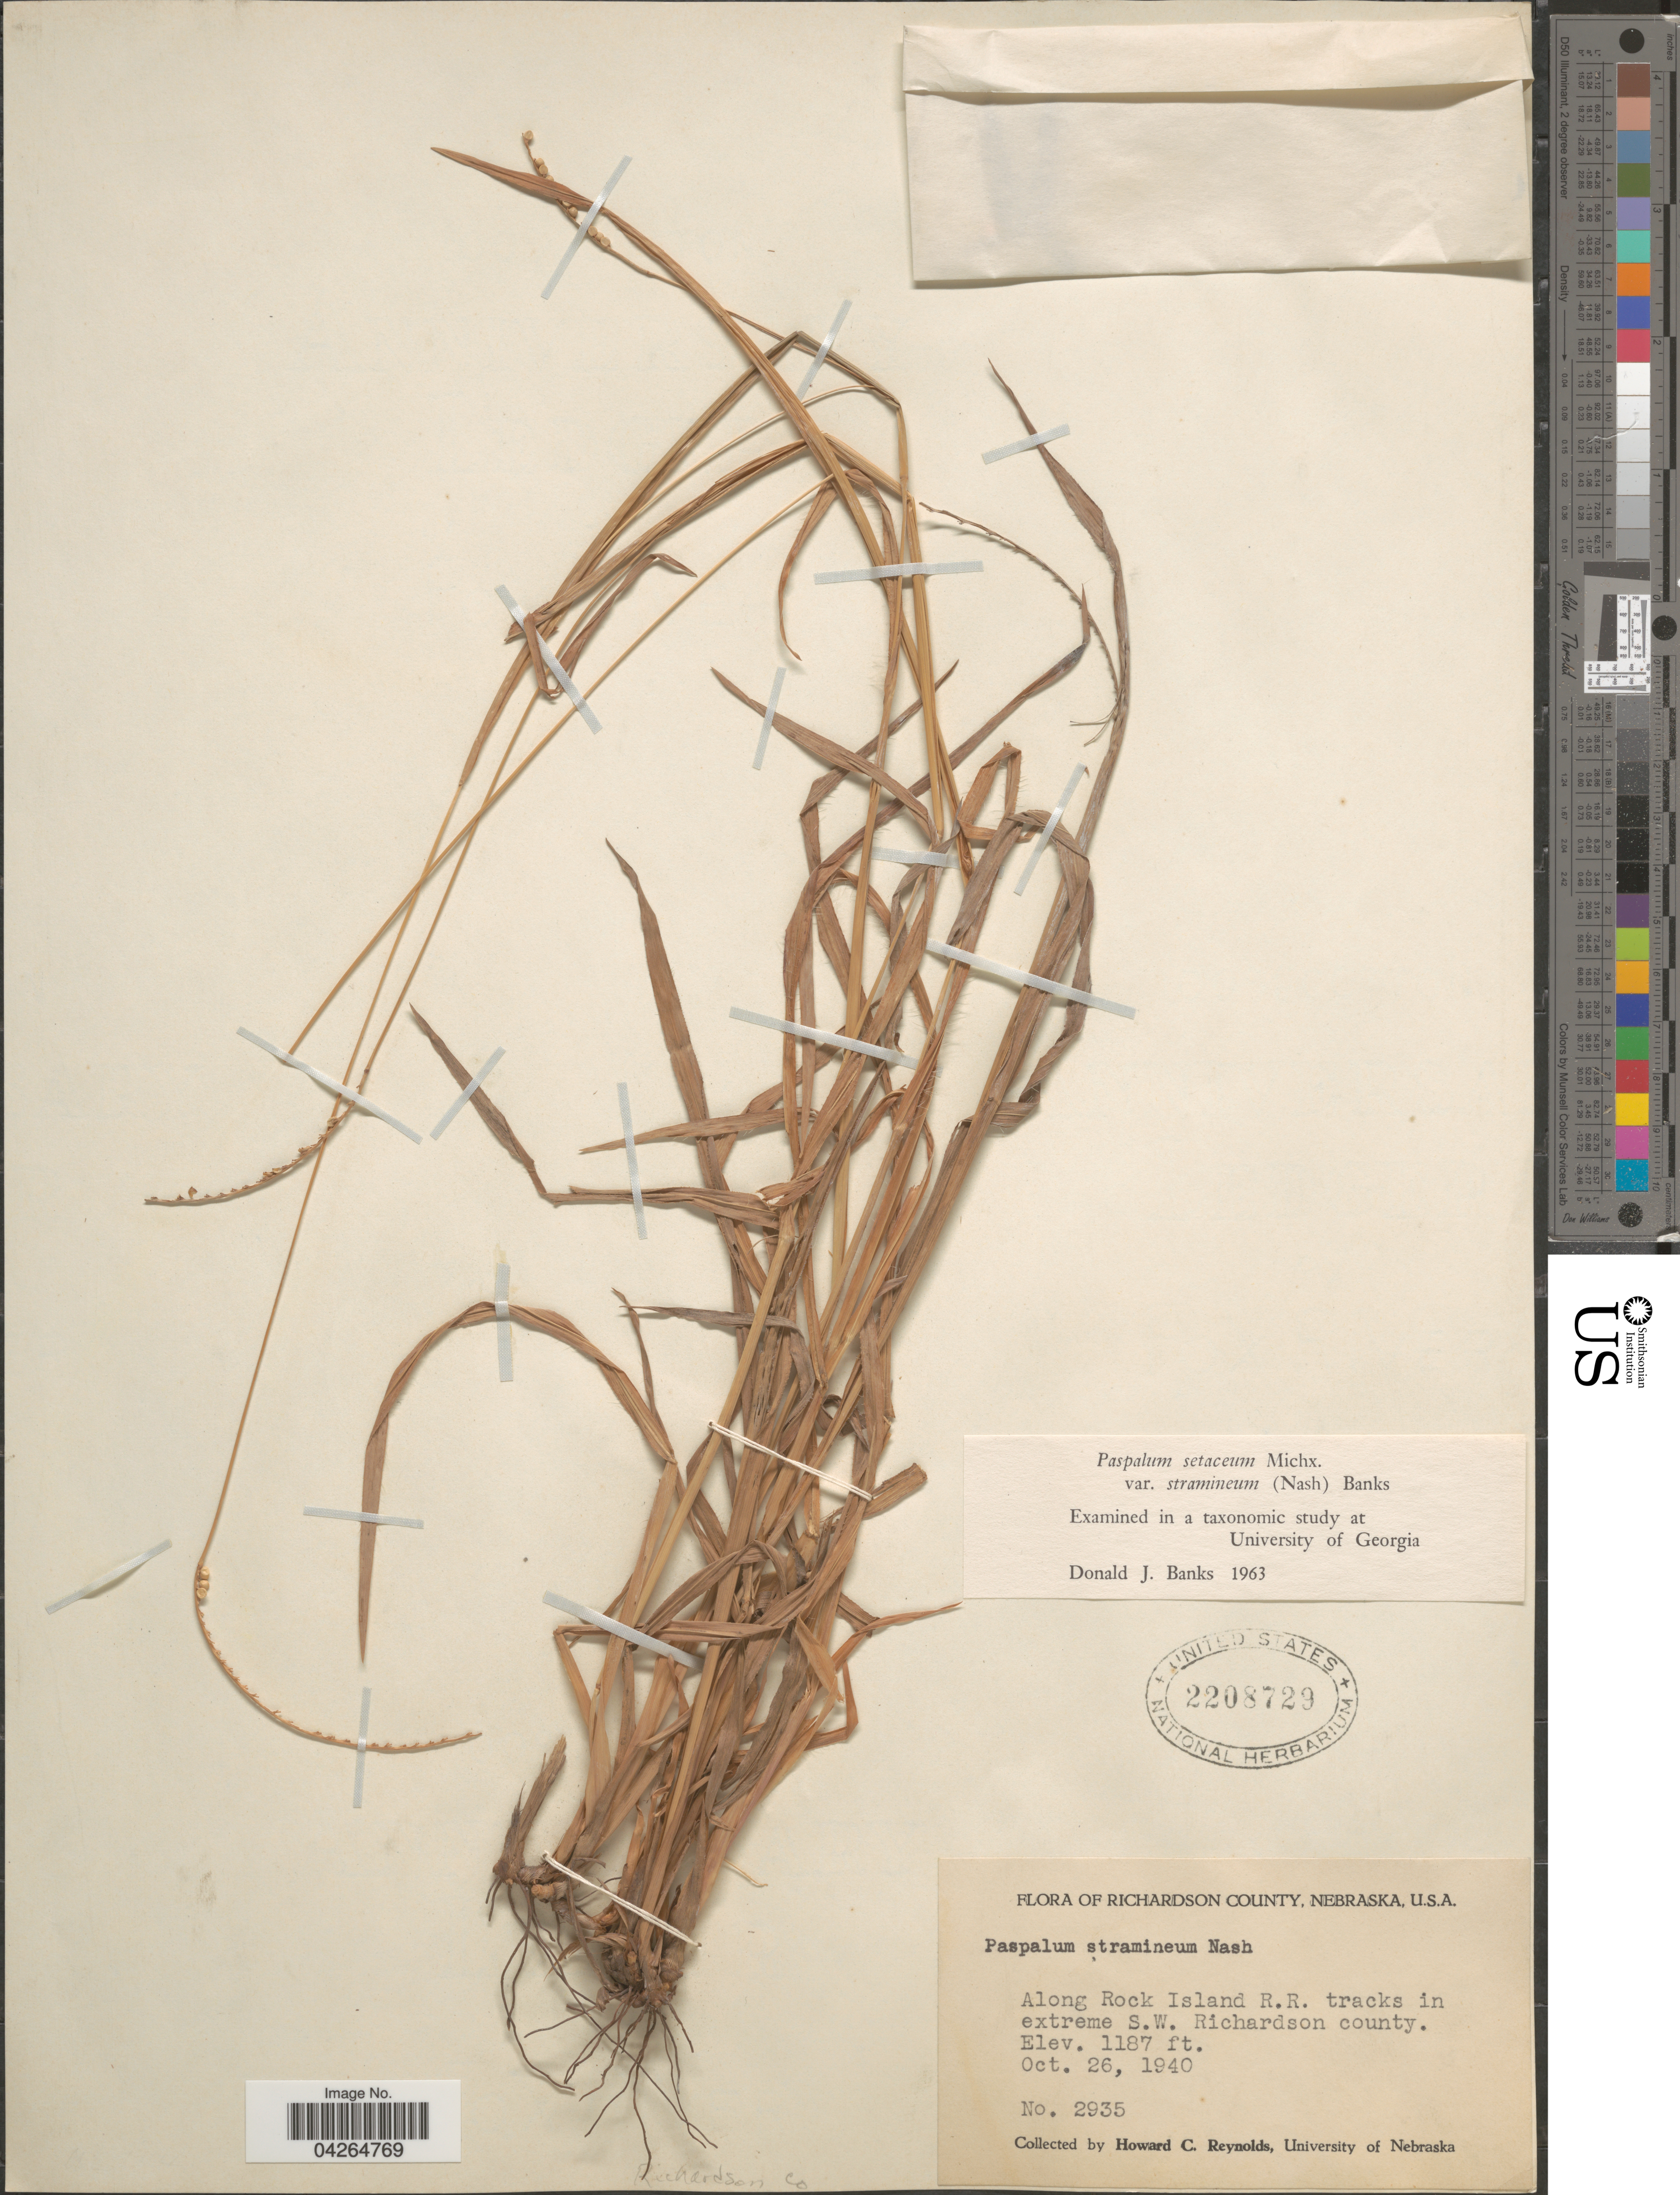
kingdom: Plantae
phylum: Tracheophyta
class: Liliopsida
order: Poales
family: Poaceae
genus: Paspalum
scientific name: Paspalum setaceum var. stramineum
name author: (Nash) D.J. Banks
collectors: H. Reynolds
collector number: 2935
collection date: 1940-10-26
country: United States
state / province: Nebraska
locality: Richardson County. Along Rock Island R.R. tracks in extreme S.W. Richardson county.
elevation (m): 362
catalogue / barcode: US 2208729